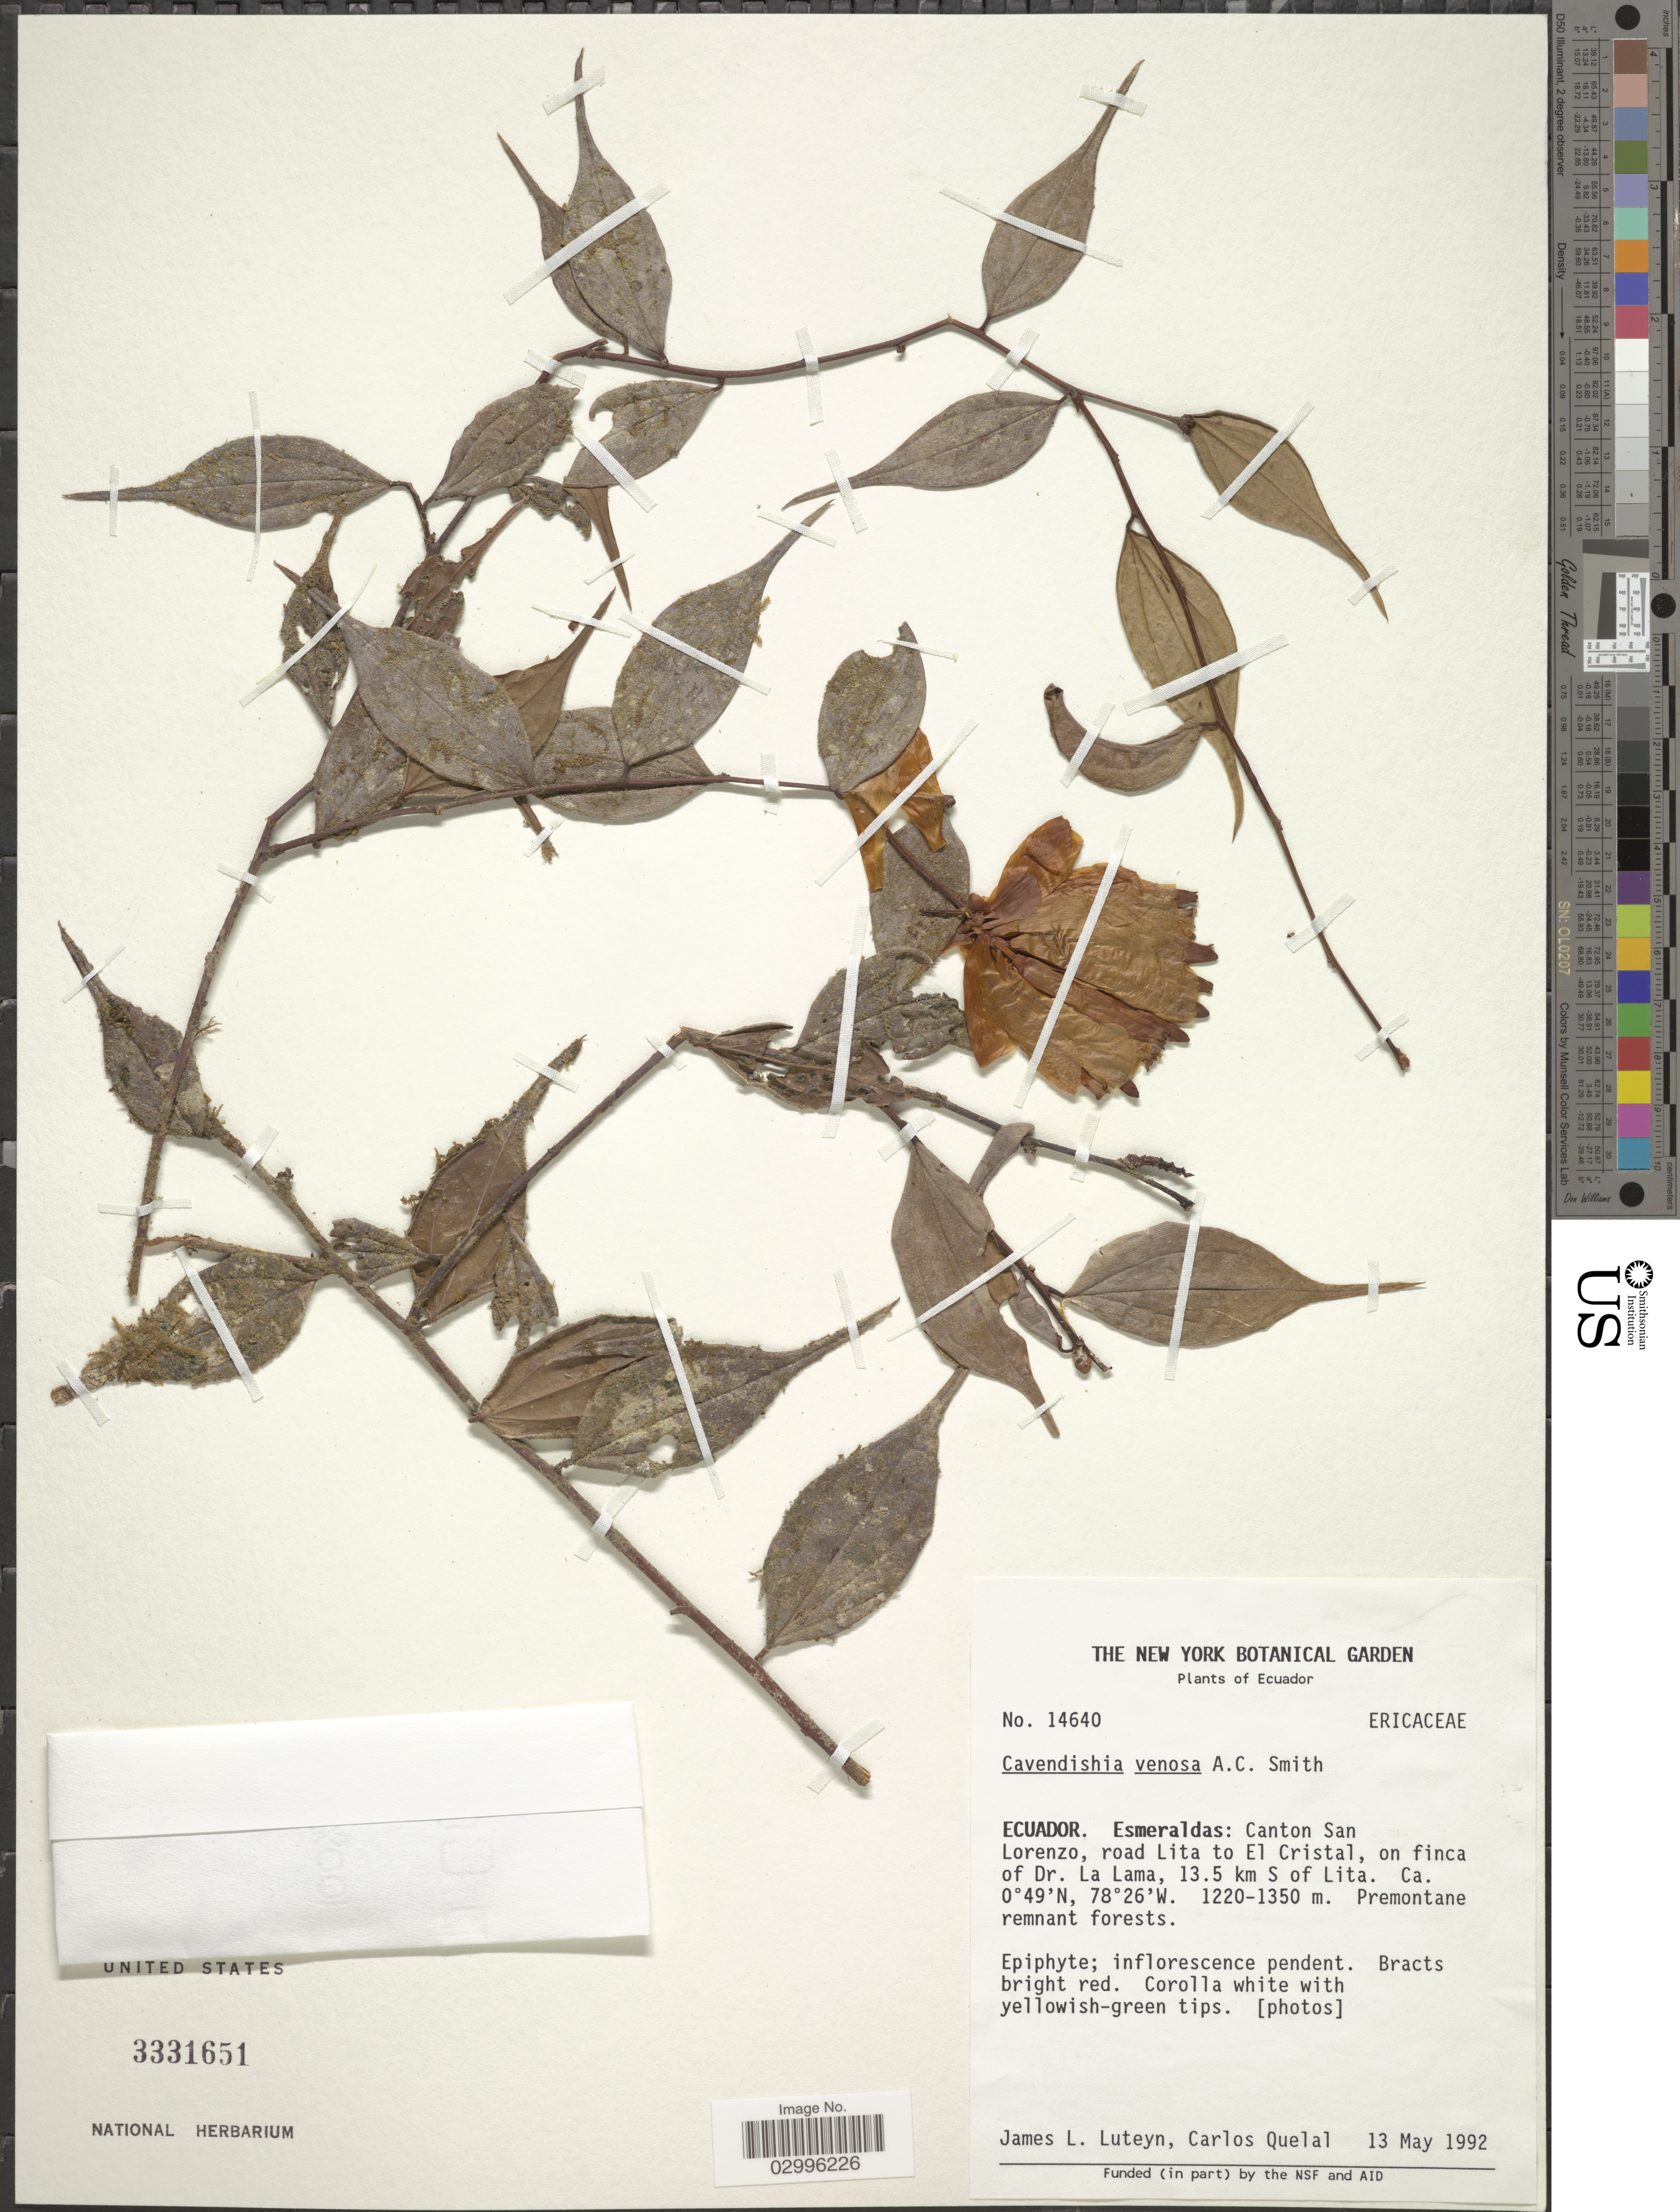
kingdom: Plantae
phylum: Tracheophyta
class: Magnoliopsida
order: Ericales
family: Ericaceae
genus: Cavendishia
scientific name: Cavendishia venosa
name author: A.C. Sm.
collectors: J. L. Luteyn & C. Quelal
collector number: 14640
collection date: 1992-05-13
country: Ecuador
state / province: Esmeraldas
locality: Canton San Lorenzo, road Lita to El Cristal, on finca of Dr. La Lama, 13.5 km S of Lita.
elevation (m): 1220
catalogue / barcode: US 3331651